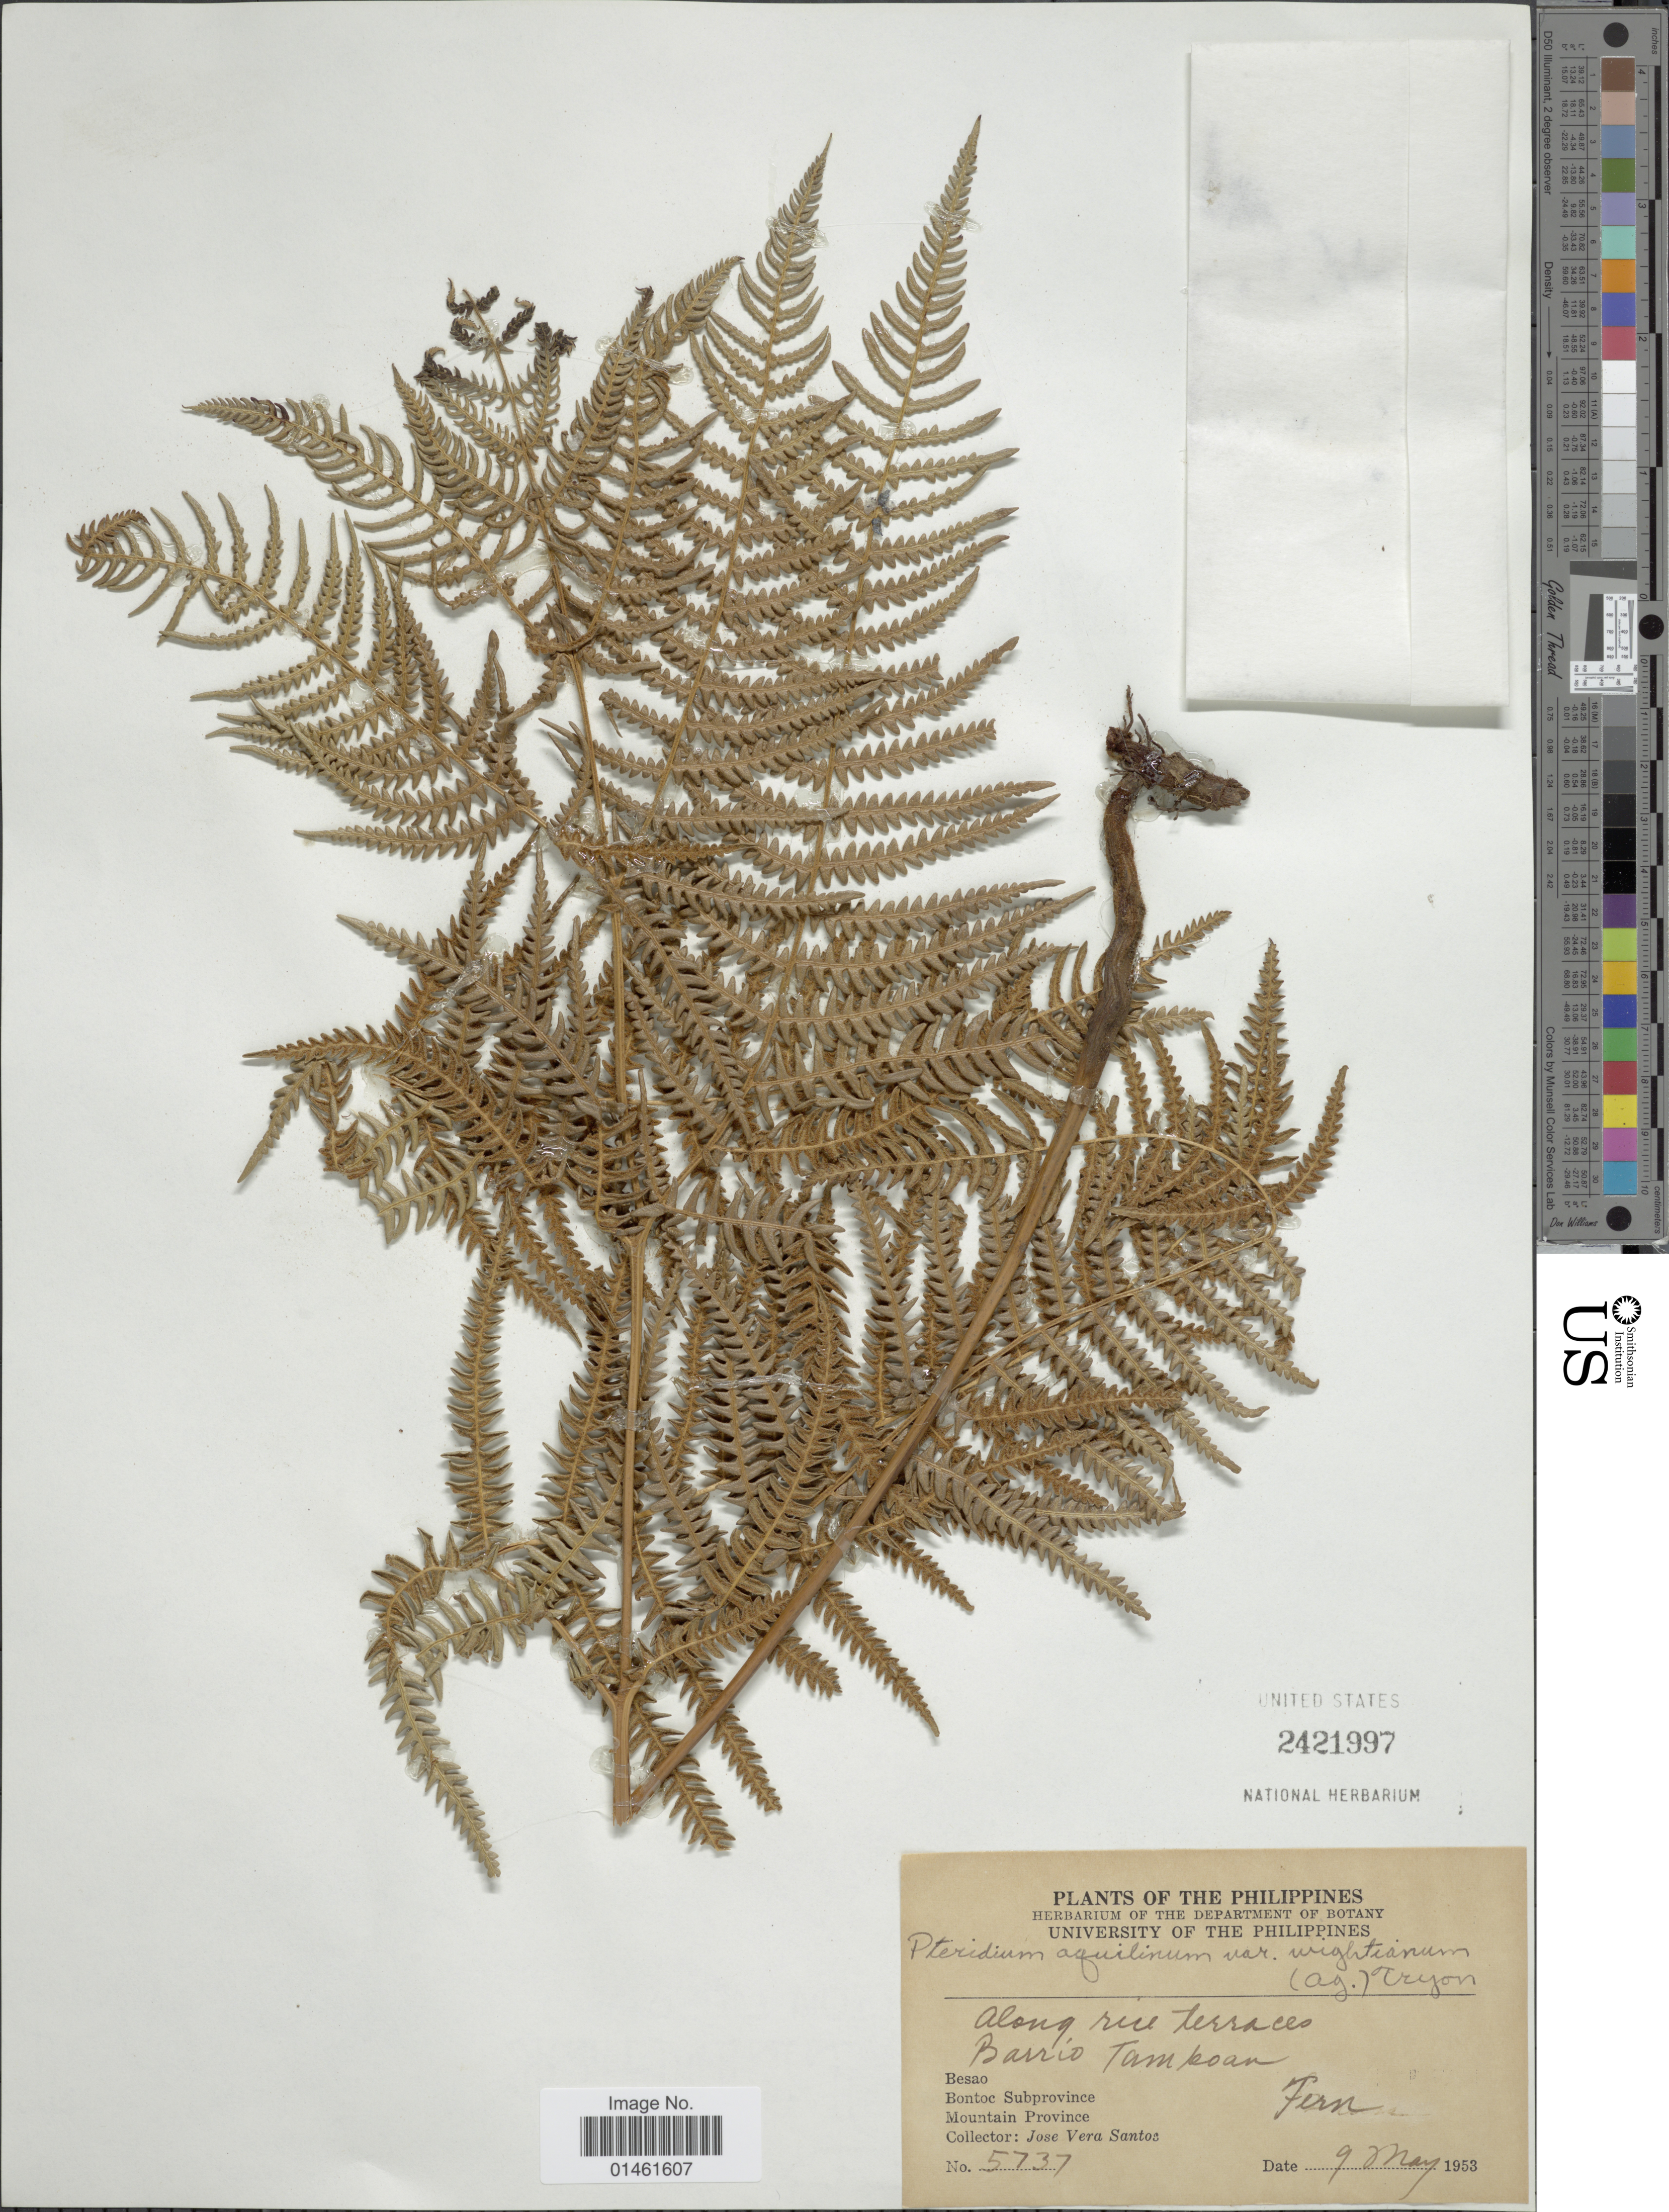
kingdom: Plantae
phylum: Tracheophyta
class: Polypodiopsida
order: Polypodiales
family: Dennstaedtiaceae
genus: Pteridium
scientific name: Pteridium aquilinum var. wightianum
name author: (J. Agardh) R.M. Tryon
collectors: J. V. Santos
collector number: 5737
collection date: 1953-05-09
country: Philippines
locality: Along rice terraces, Barrio Tamkoan, Besao, Bontoc Subprovince, Mountain Province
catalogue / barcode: US 2421997